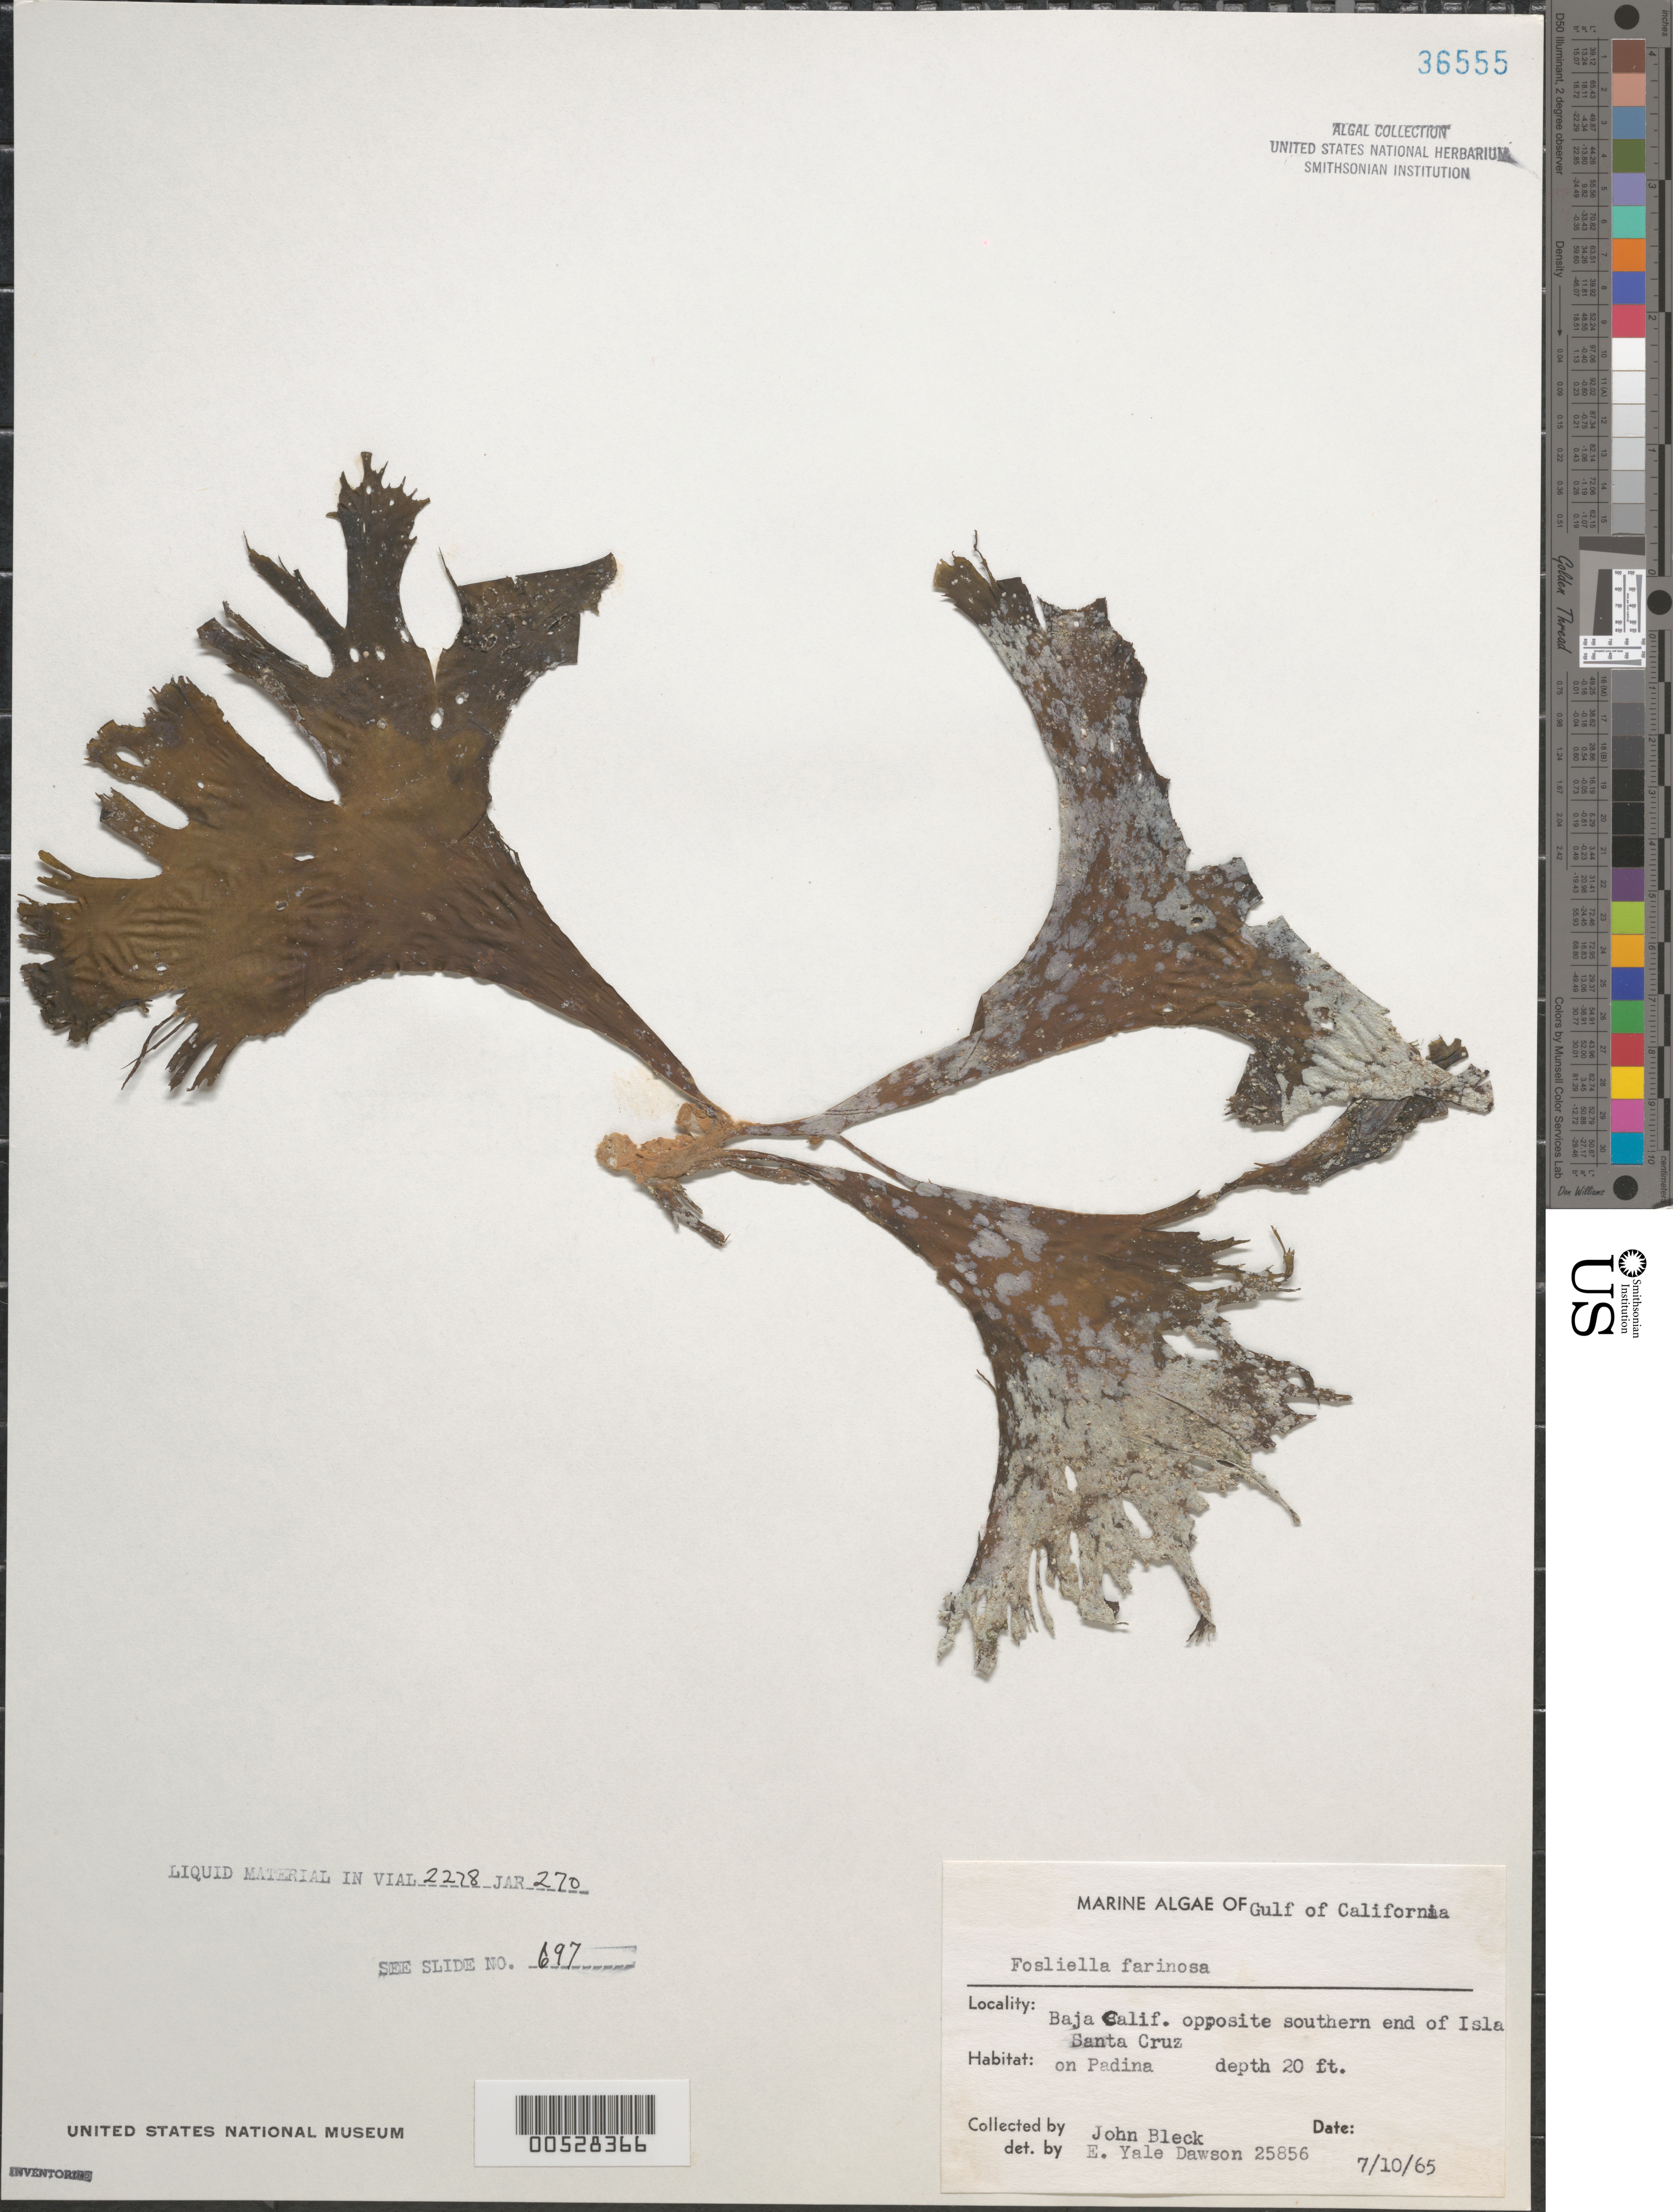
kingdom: Plantae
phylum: Rhodophyta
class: Florideophyceae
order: Corallinales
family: Hydrolithaceae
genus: Hydrolithon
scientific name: Hydrolithon farinosum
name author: (J.V.Lamouroux) Penrose & Y.M. Chamb.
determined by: Algae name updating Project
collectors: J. Bleck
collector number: EYD 25856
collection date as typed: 10 Jul 1965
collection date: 1965-07-10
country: Mexico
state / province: Baja California Sur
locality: Off Isla Santa Cruz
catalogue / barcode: US 36555